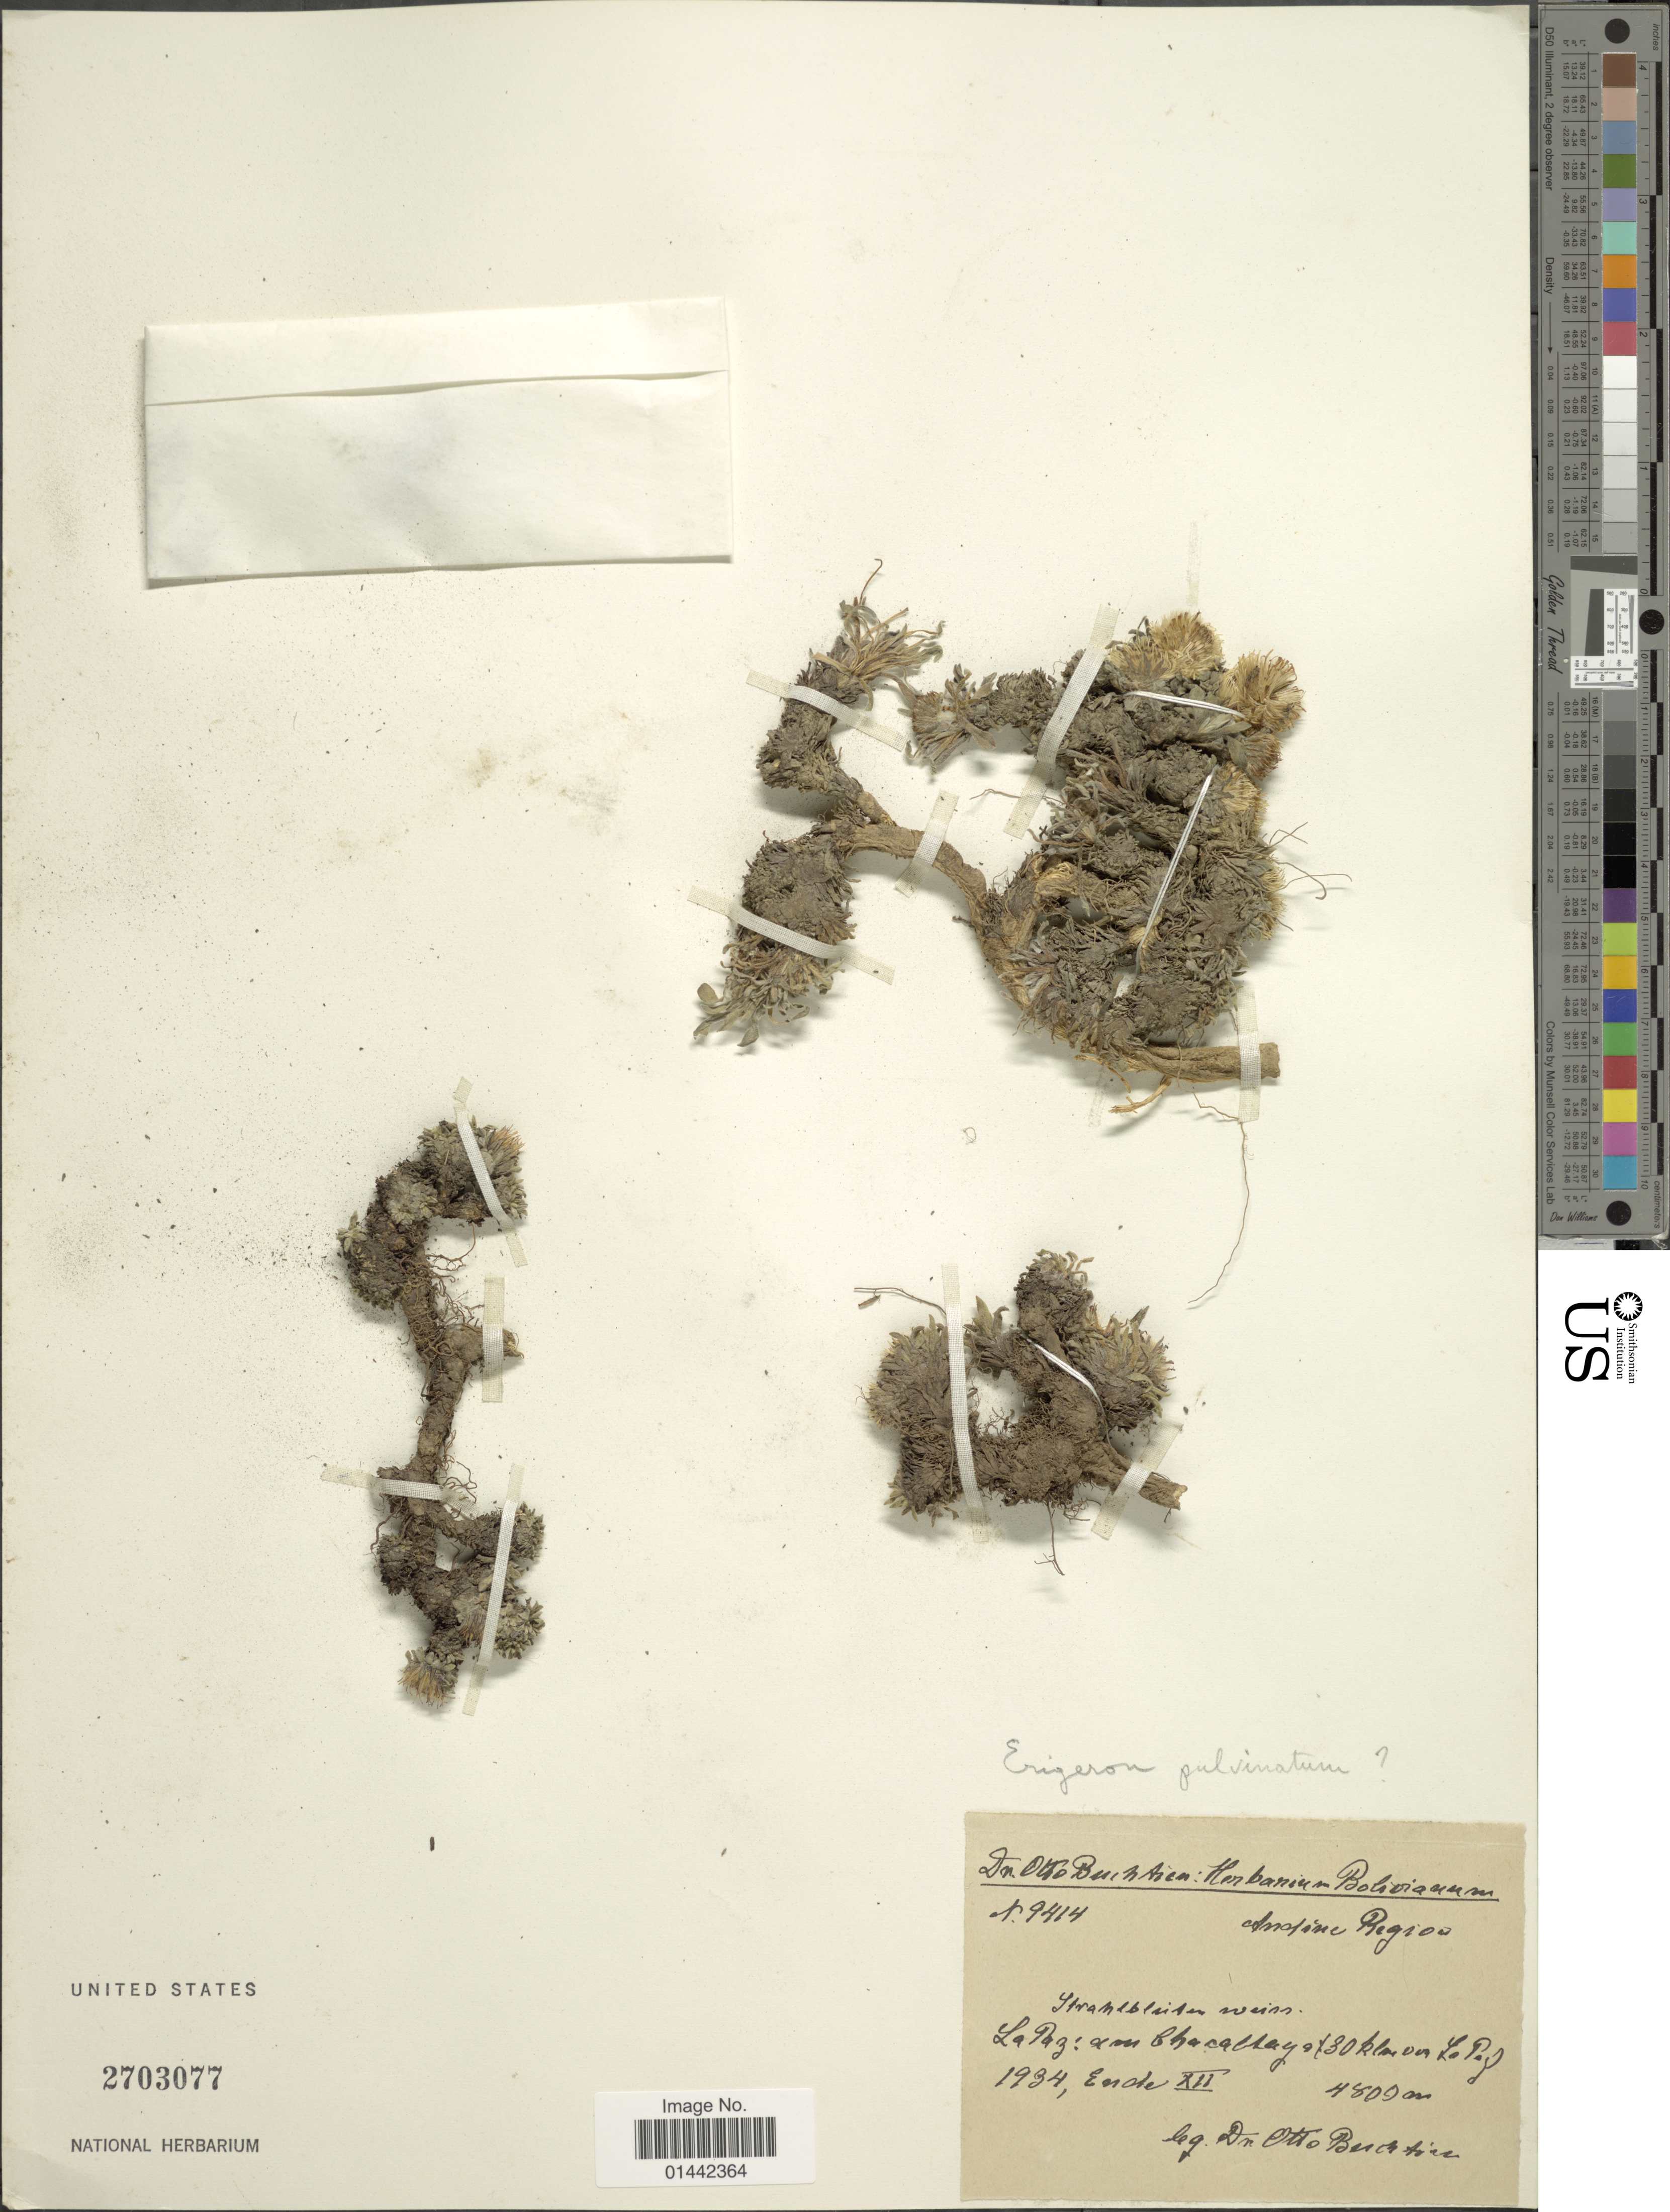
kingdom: Plantae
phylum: Tracheophyta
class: Magnoliopsida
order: Asterales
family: Asteraceae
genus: Erigeron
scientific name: Erigeron pulvinatum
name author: Rydb.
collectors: O. Buchtien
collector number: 9414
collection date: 1934-12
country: Bolivia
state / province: La Paz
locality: En Chacaltaya a (30 km en La Paz)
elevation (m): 4800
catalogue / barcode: US 2703077